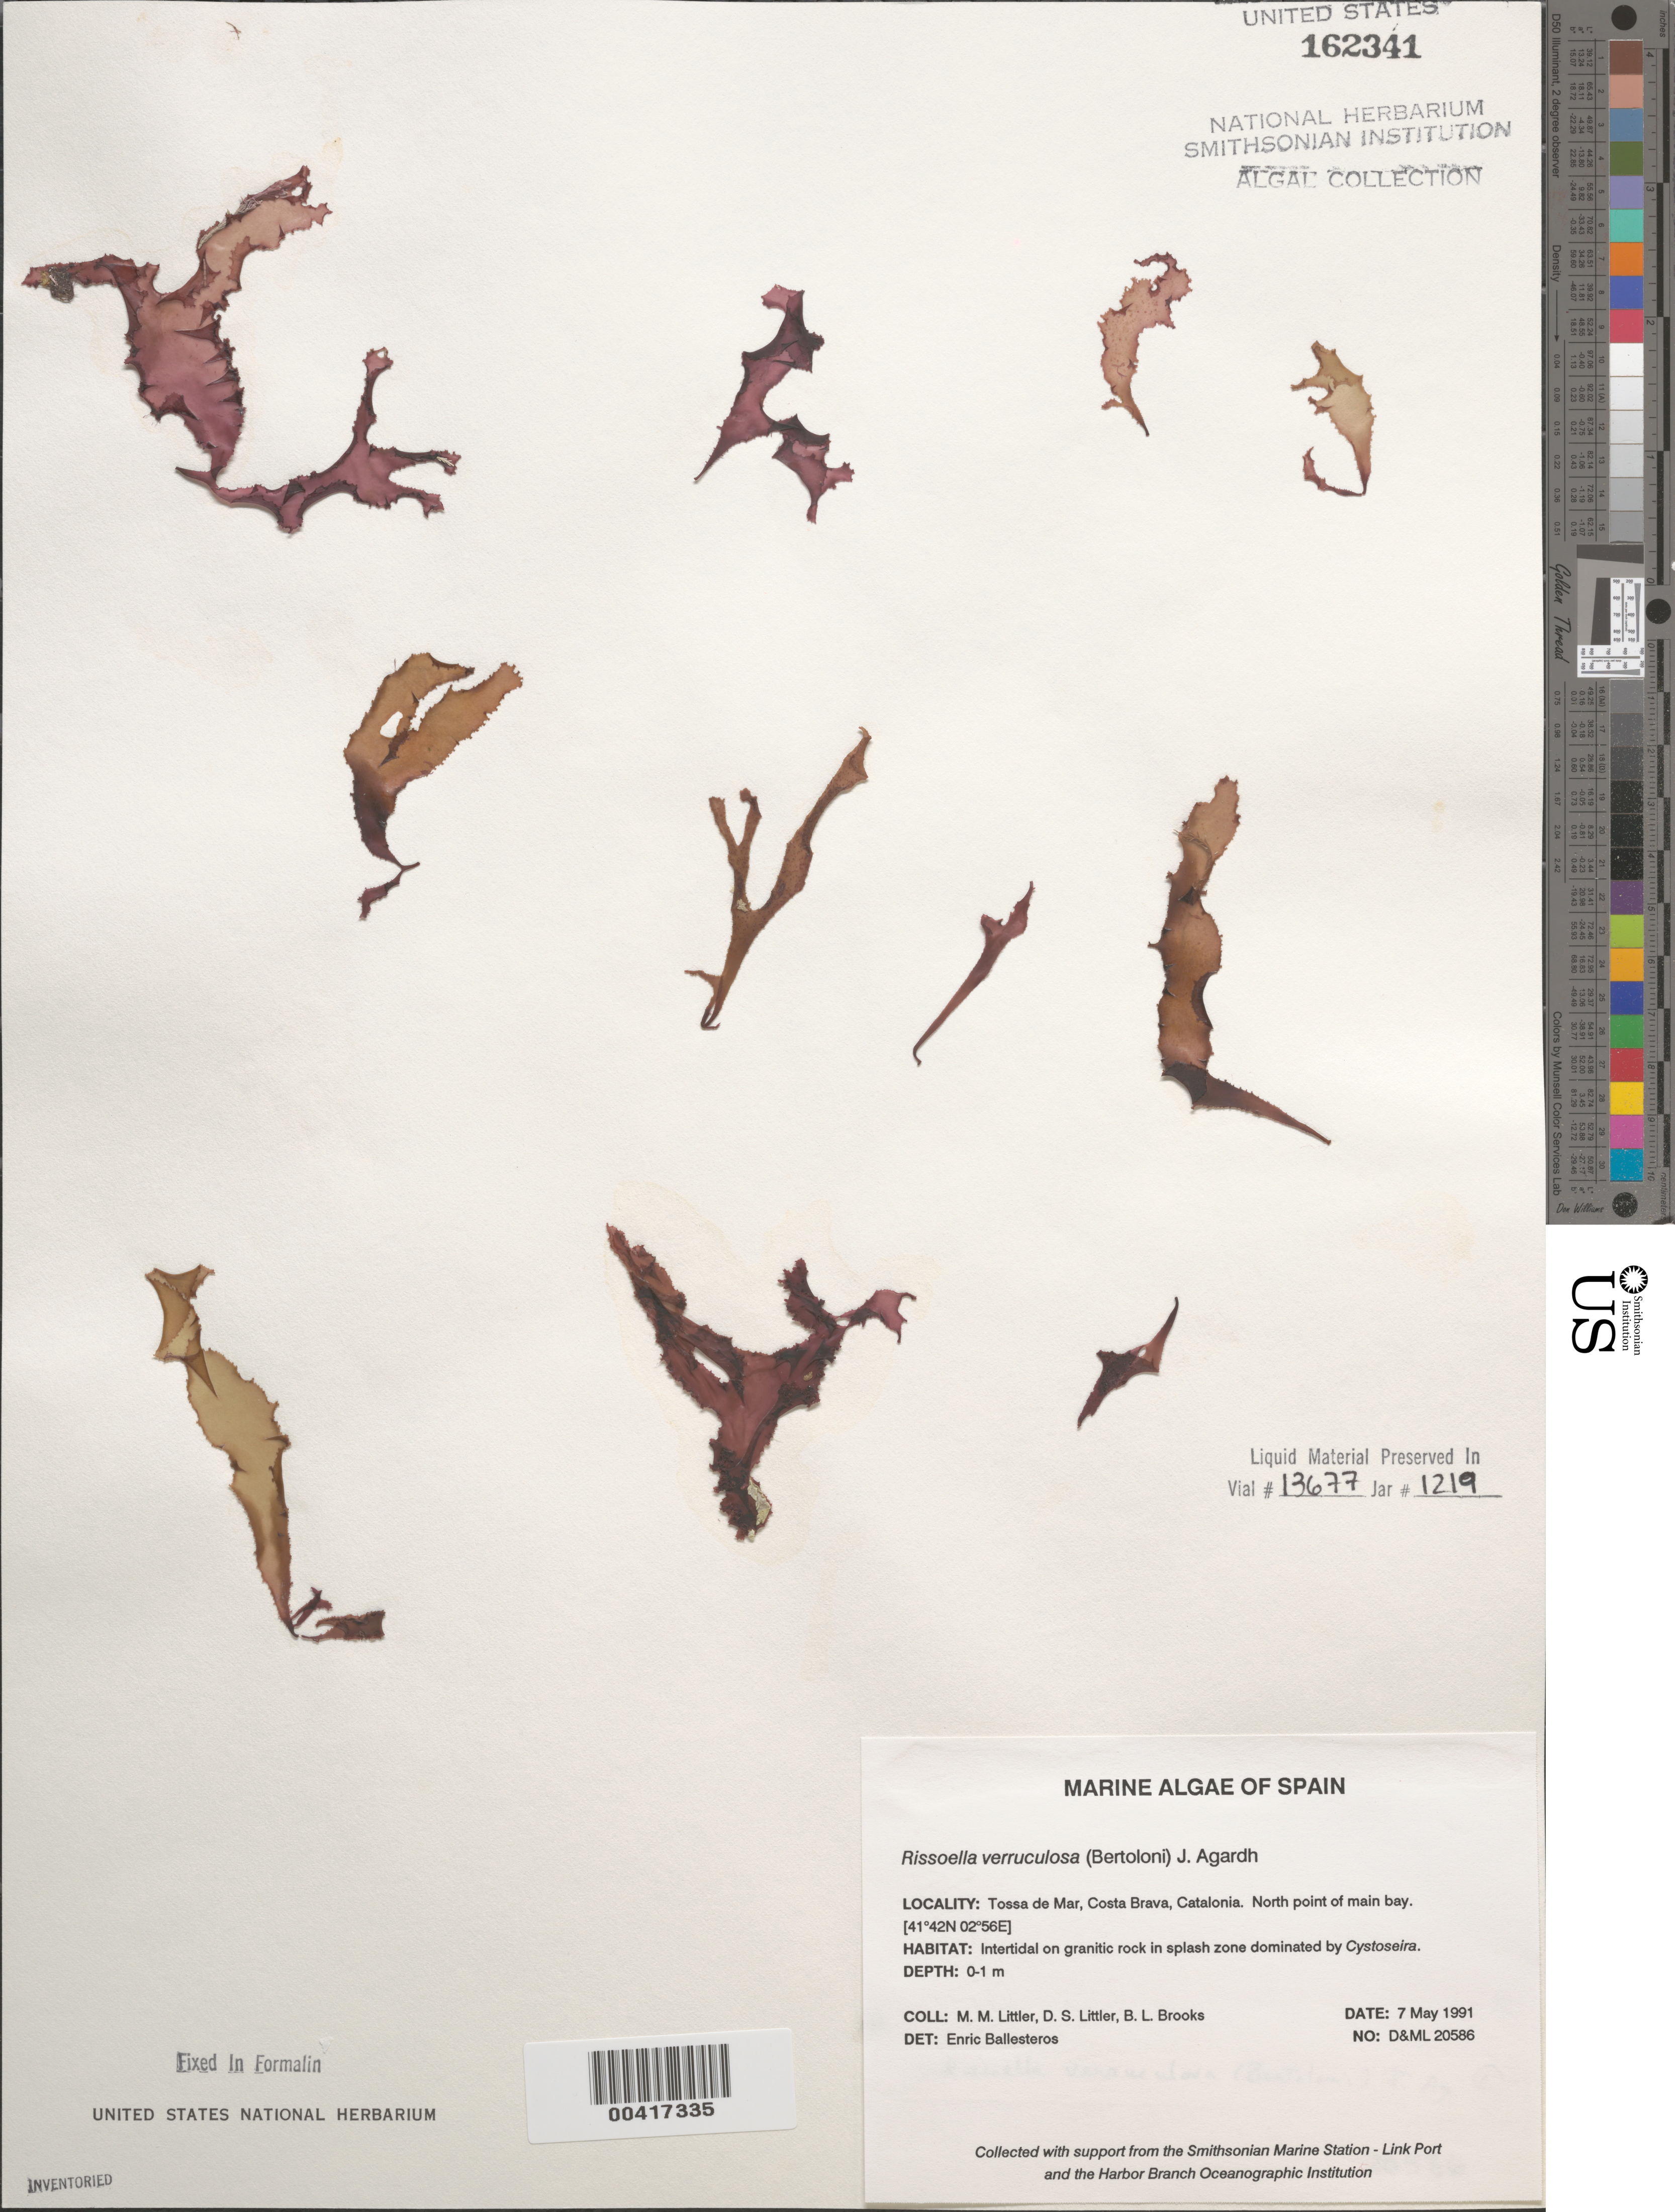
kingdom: Plantae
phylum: Rhodophyta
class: Florideophyceae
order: Gigartinales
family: Rissoellaceae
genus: Rissoella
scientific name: Rissoella verruculosa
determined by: Ballesteros, E.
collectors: M. M. Littler, D. S. Littler & B. Brooks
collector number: D&ML 20586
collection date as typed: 07 May 1991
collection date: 1991-05-07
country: Spain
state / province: Catalunya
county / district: Girona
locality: Tossa de mar, costa brava, catalonia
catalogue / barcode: US 162341